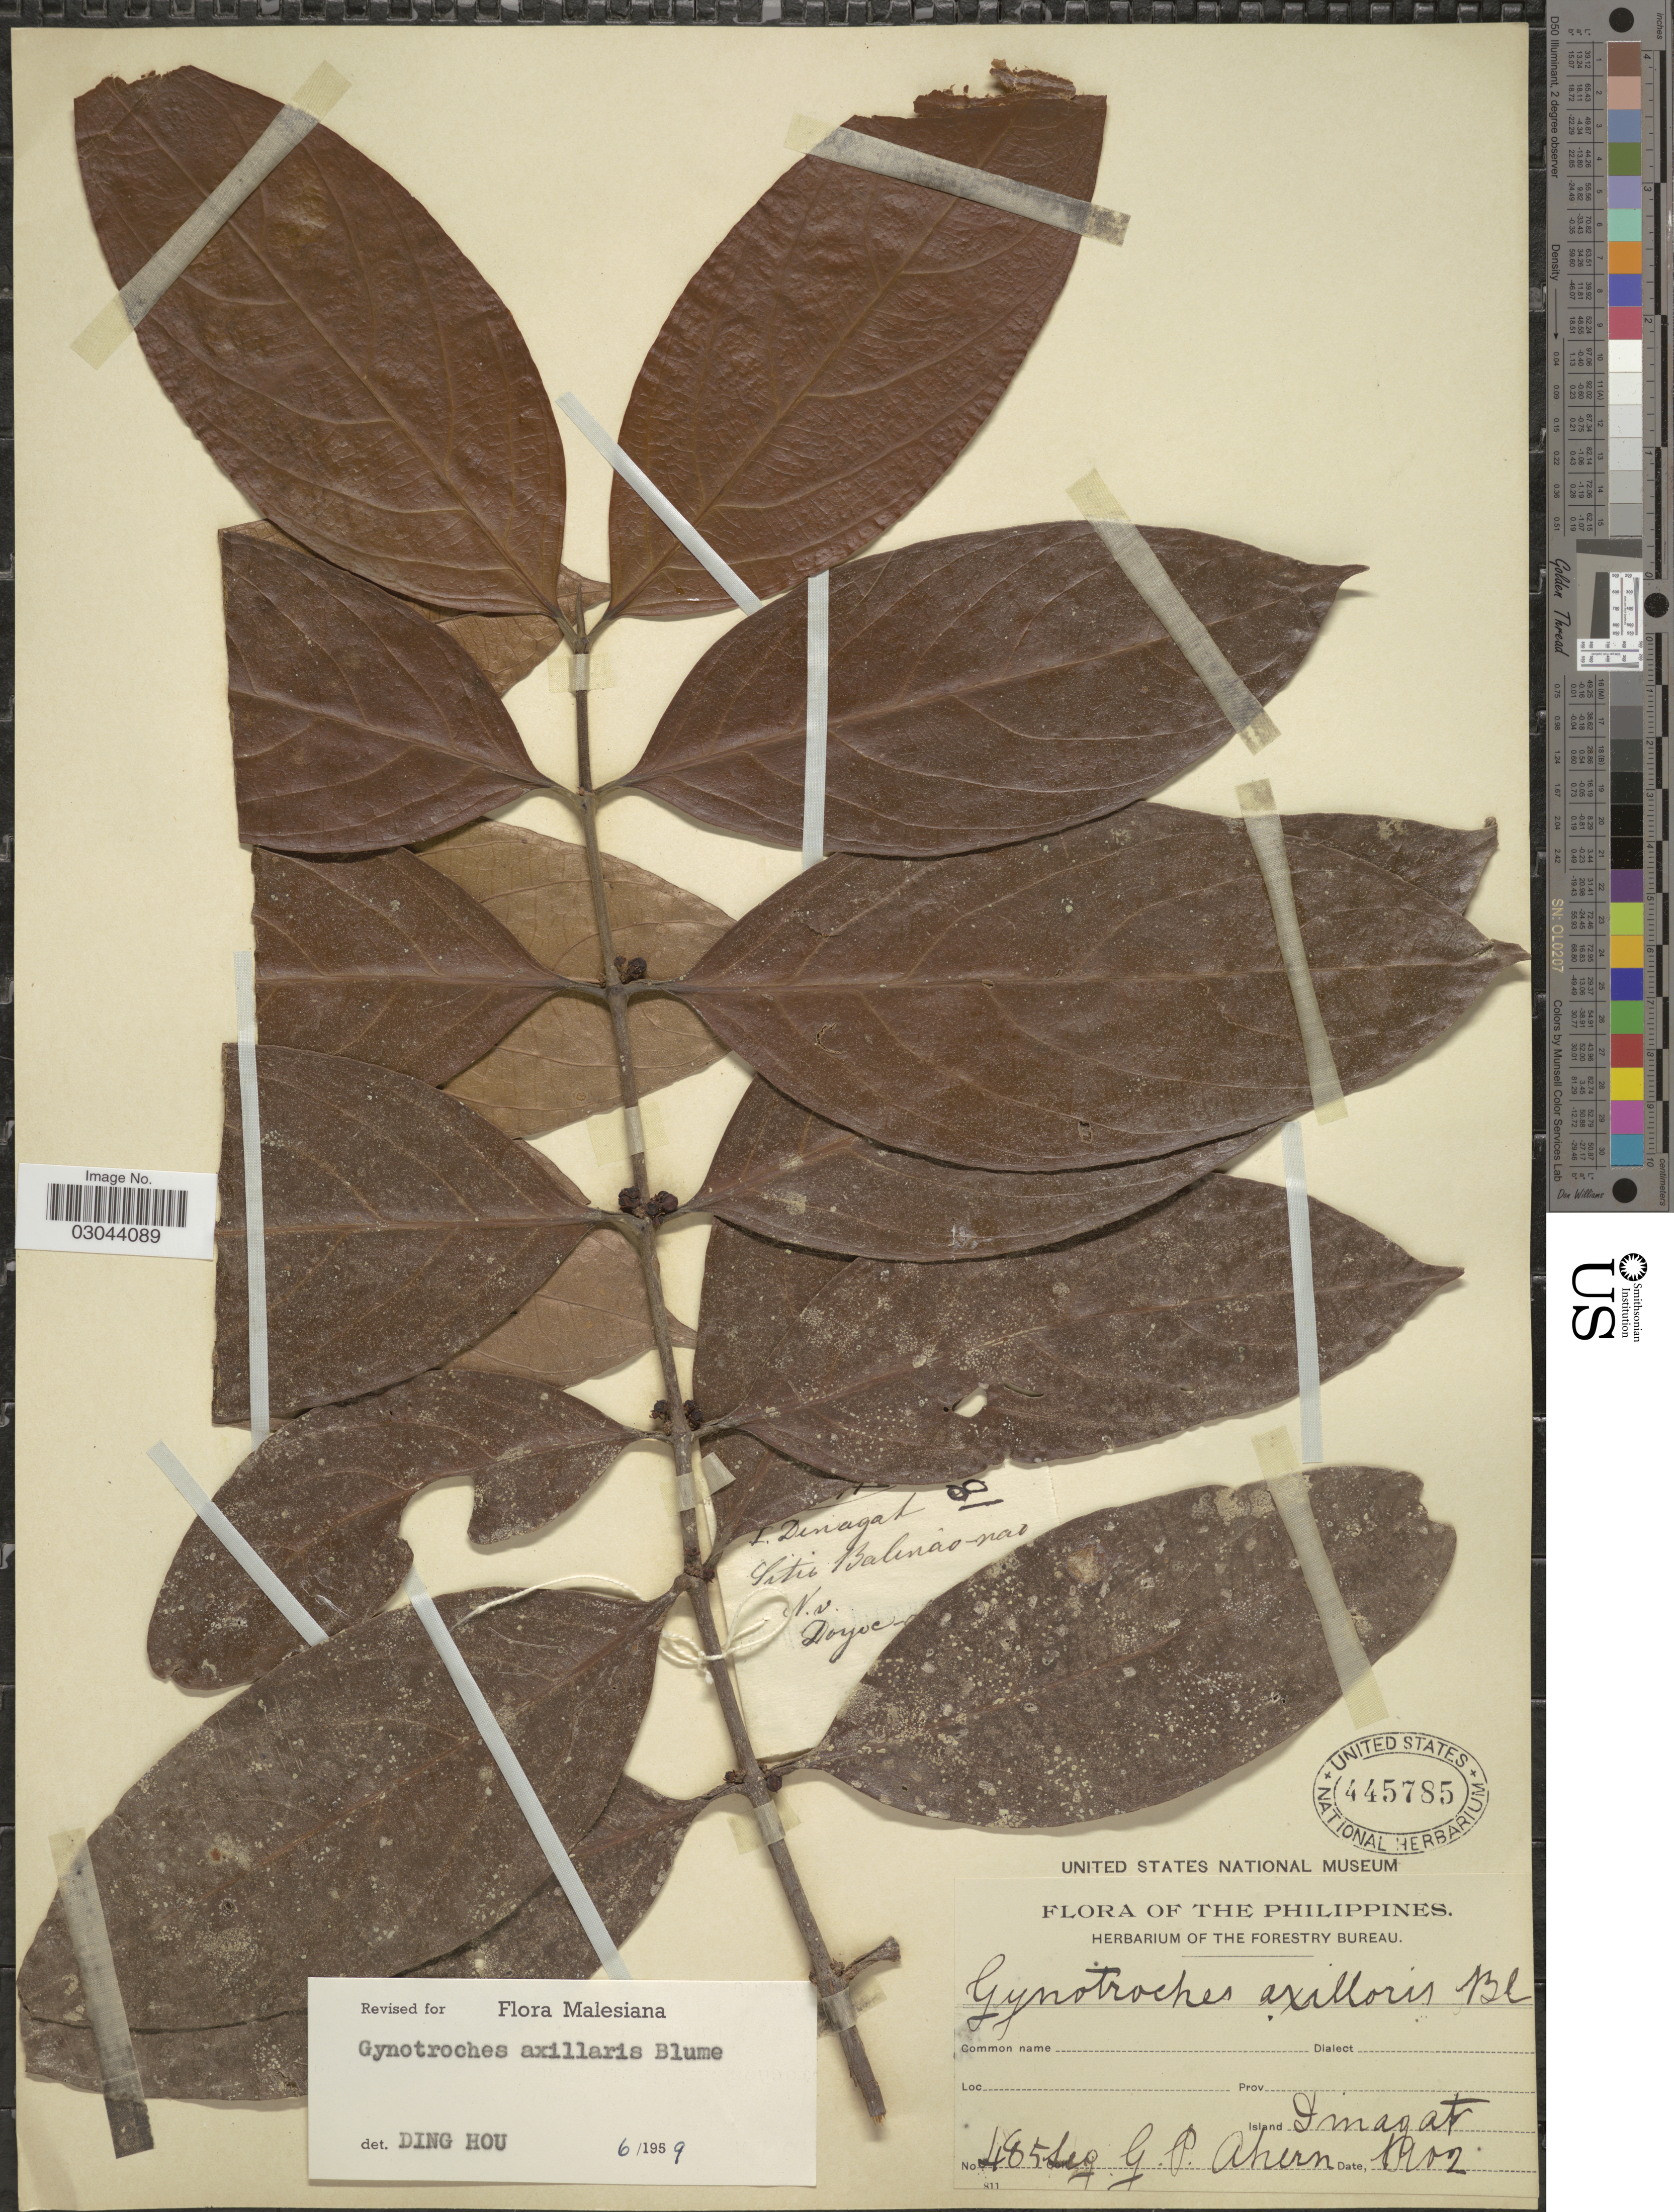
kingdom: Plantae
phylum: Tracheophyta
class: Magnoliopsida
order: Malpighiales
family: Rhizophoraceae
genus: Gynotroches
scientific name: Gynotroches axillaris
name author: Blume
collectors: G. Ahern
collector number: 485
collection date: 1902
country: Philippines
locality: Dinagat.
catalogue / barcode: US 445785